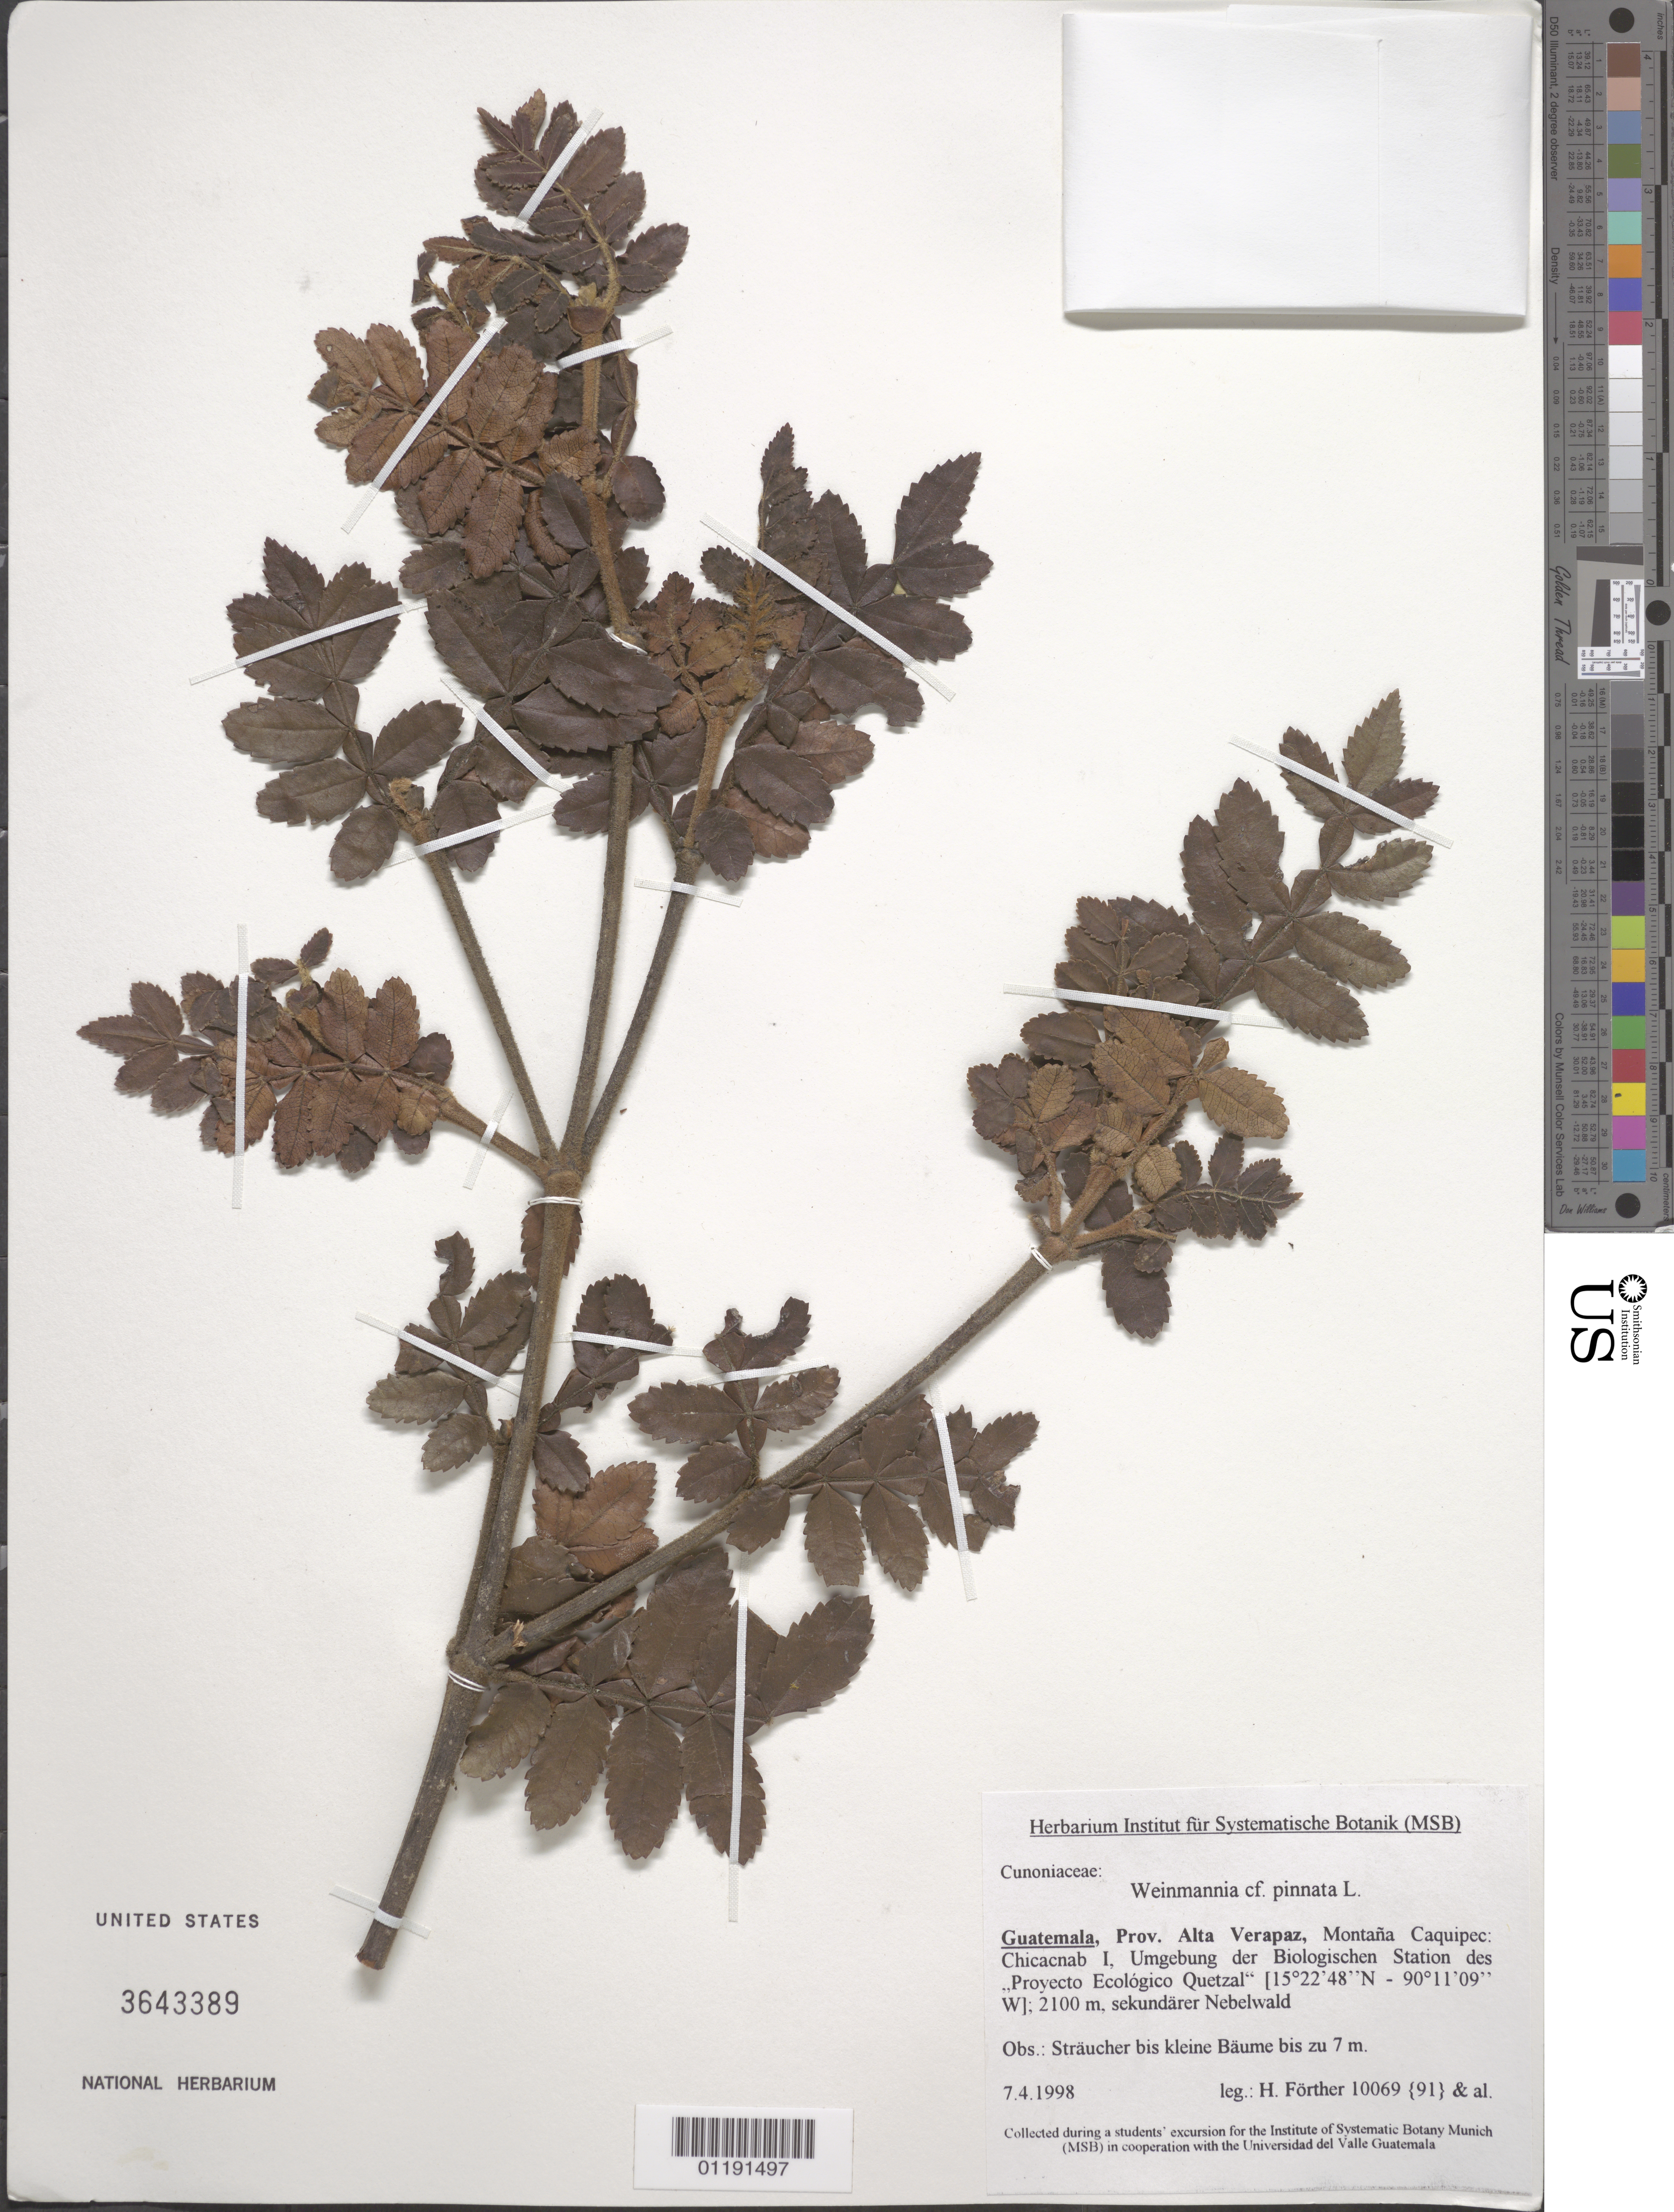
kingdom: Plantae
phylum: Tracheophyta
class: Magnoliopsida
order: Oxalidales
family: Cunoniaceae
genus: Weinmannia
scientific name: Weinmannia pinnata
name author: L.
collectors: H. Fôrther et al.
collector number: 10069 {91}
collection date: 1998-04-07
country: Guatemala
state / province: Alta Verapaz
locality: Montaña Caquipec: Chicacnab I, surroundings of the Biological Station of the "Proyecto Ecológico Quetzal."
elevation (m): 2100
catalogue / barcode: US 3643389